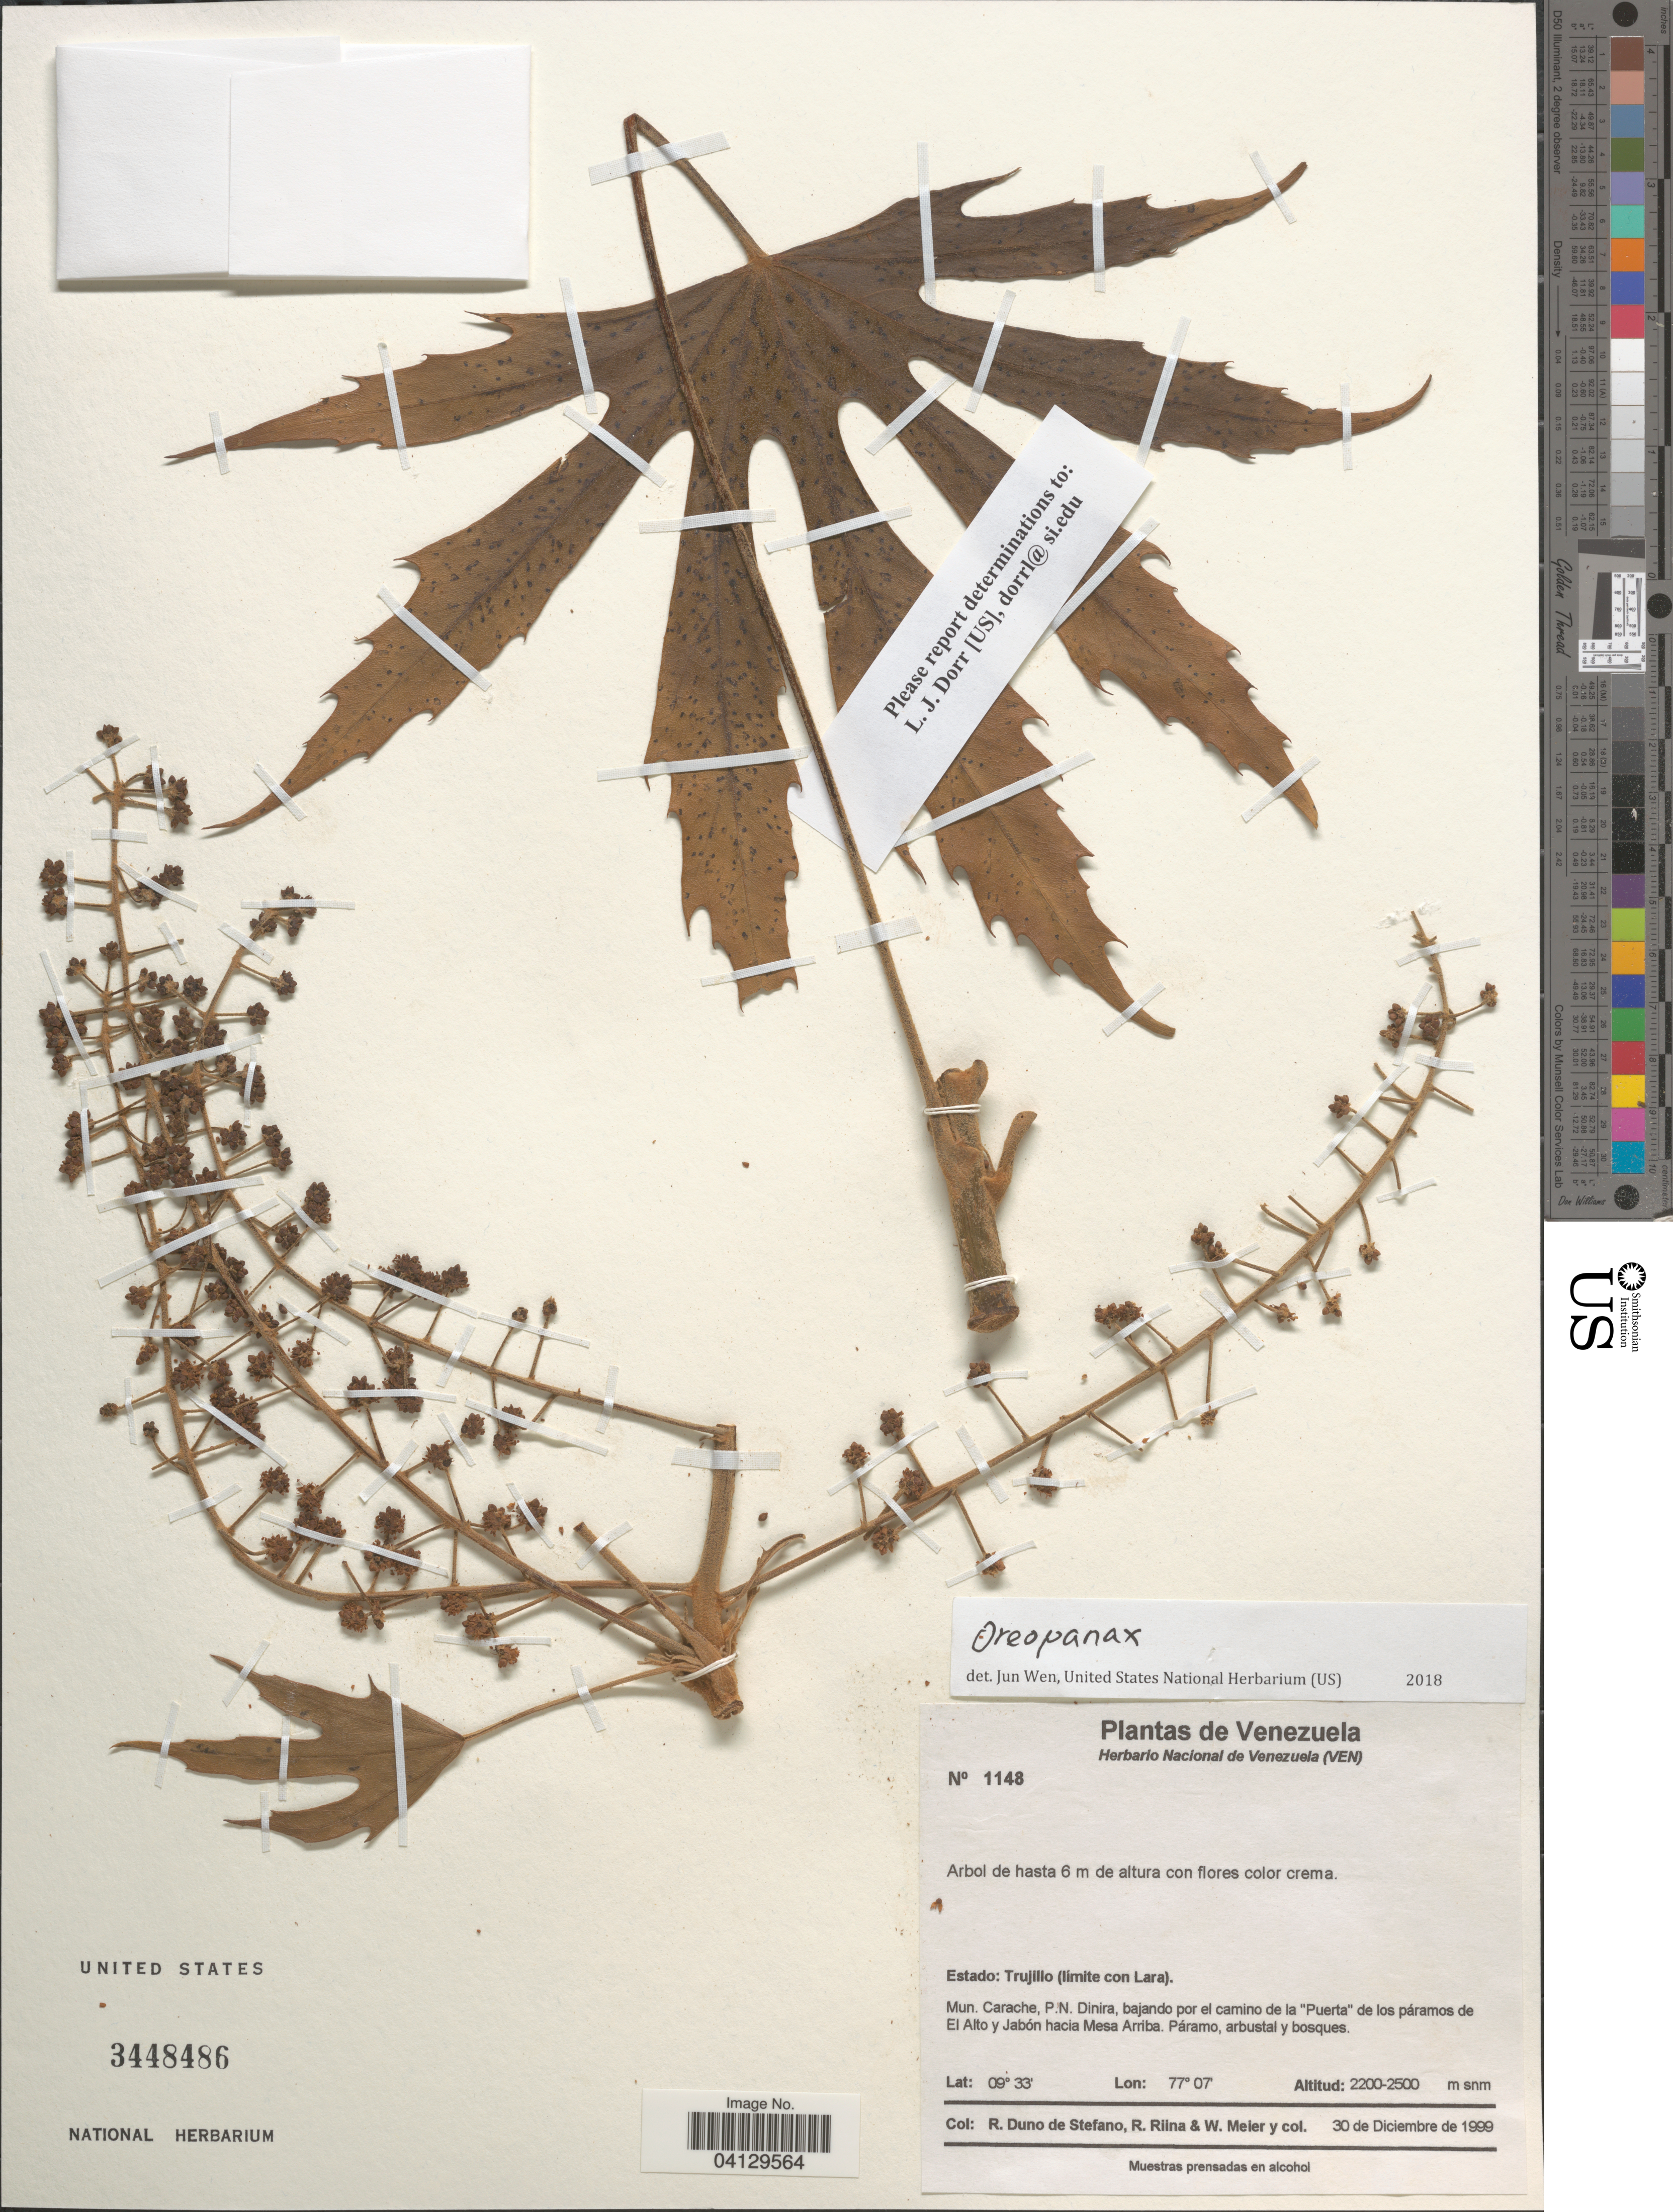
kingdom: Plantae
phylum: Tracheophyta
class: Magnoliopsida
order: Apiales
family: Araliaceae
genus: Oreopanax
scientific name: Oreopanax sp.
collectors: R. Duno de Stefano, R. Riina & W. Meier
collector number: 1148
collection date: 1999-12-30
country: Venezuela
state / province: Trujillo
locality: Estado: Trujillo (limite con Lara). Mun. Carache, P.N. Dinira, bajando por el camino de la "Puerta" de los páramos de El Alto y Jabón hacia Mesa Arriba.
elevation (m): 2200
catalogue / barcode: US 3448486